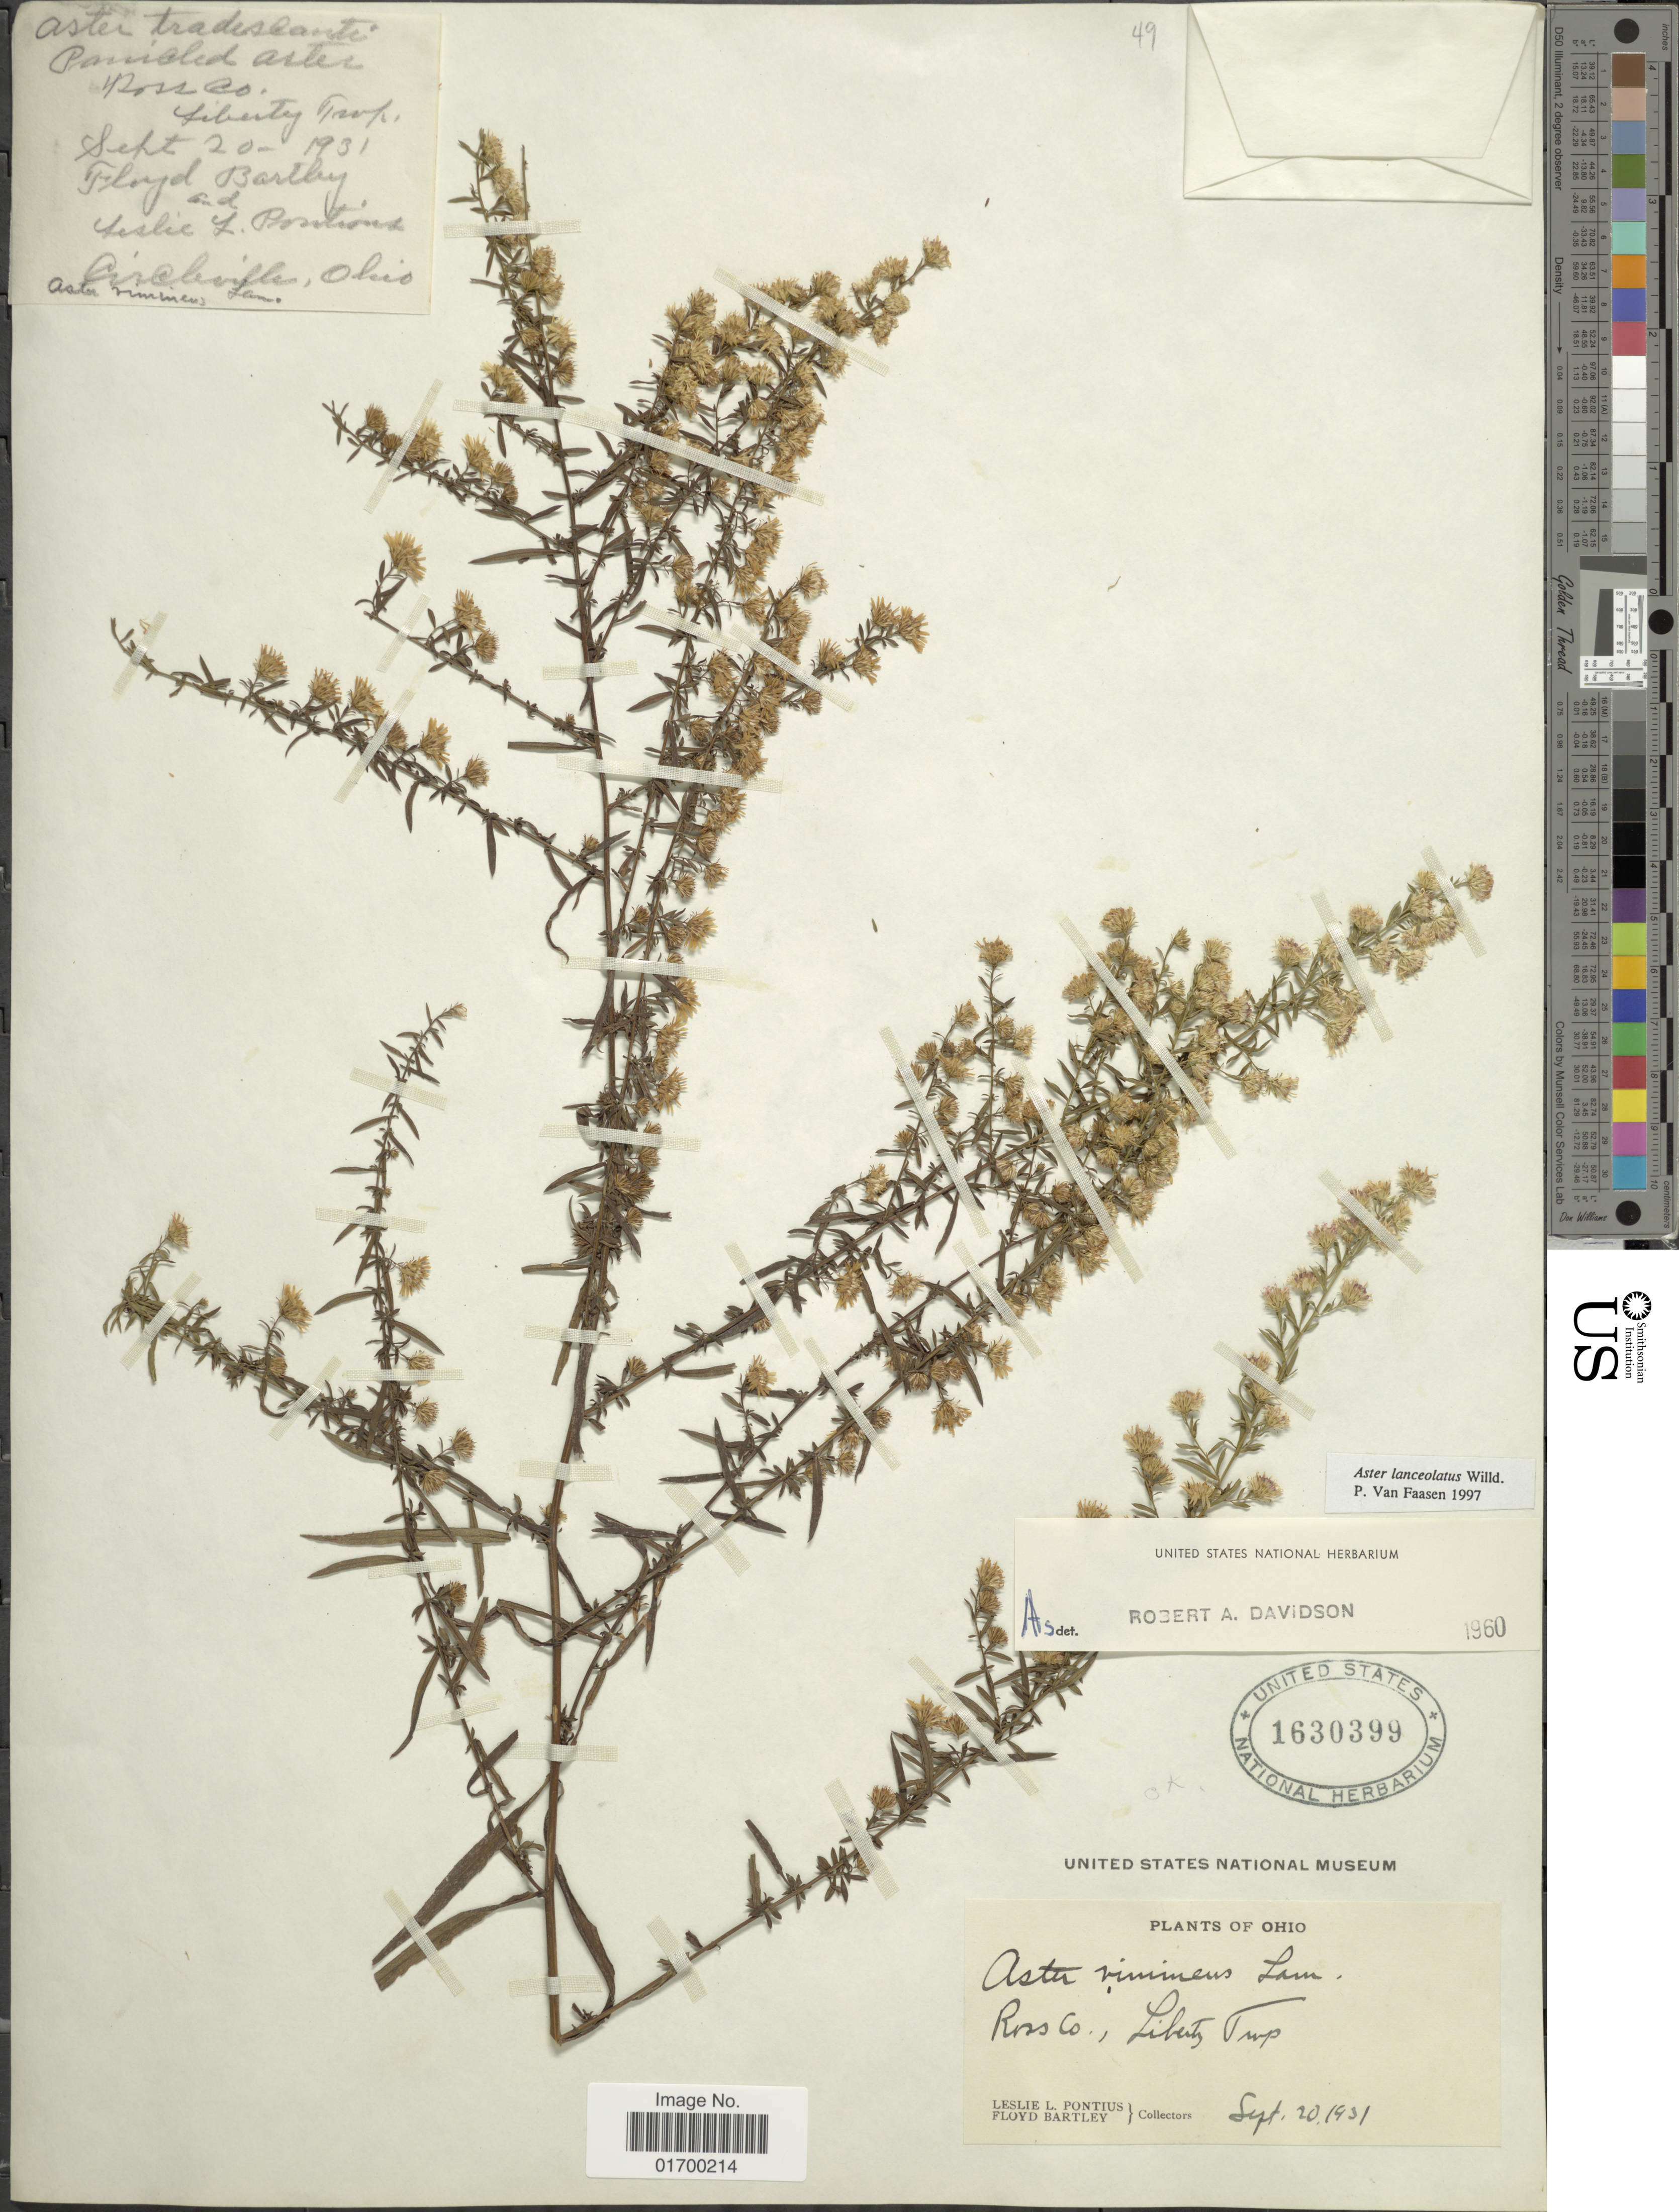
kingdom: Plantae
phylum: Tracheophyta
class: Magnoliopsida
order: Asterales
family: Asteraceae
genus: Symphyotrichum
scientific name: Symphyotrichum lanceolatum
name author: (Willd.) G.L. Nesom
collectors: L. Pontius & F. Bartley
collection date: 1931-09-20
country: United States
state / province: Ohio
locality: Ross Co., Liberty Twp.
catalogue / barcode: US 1630399